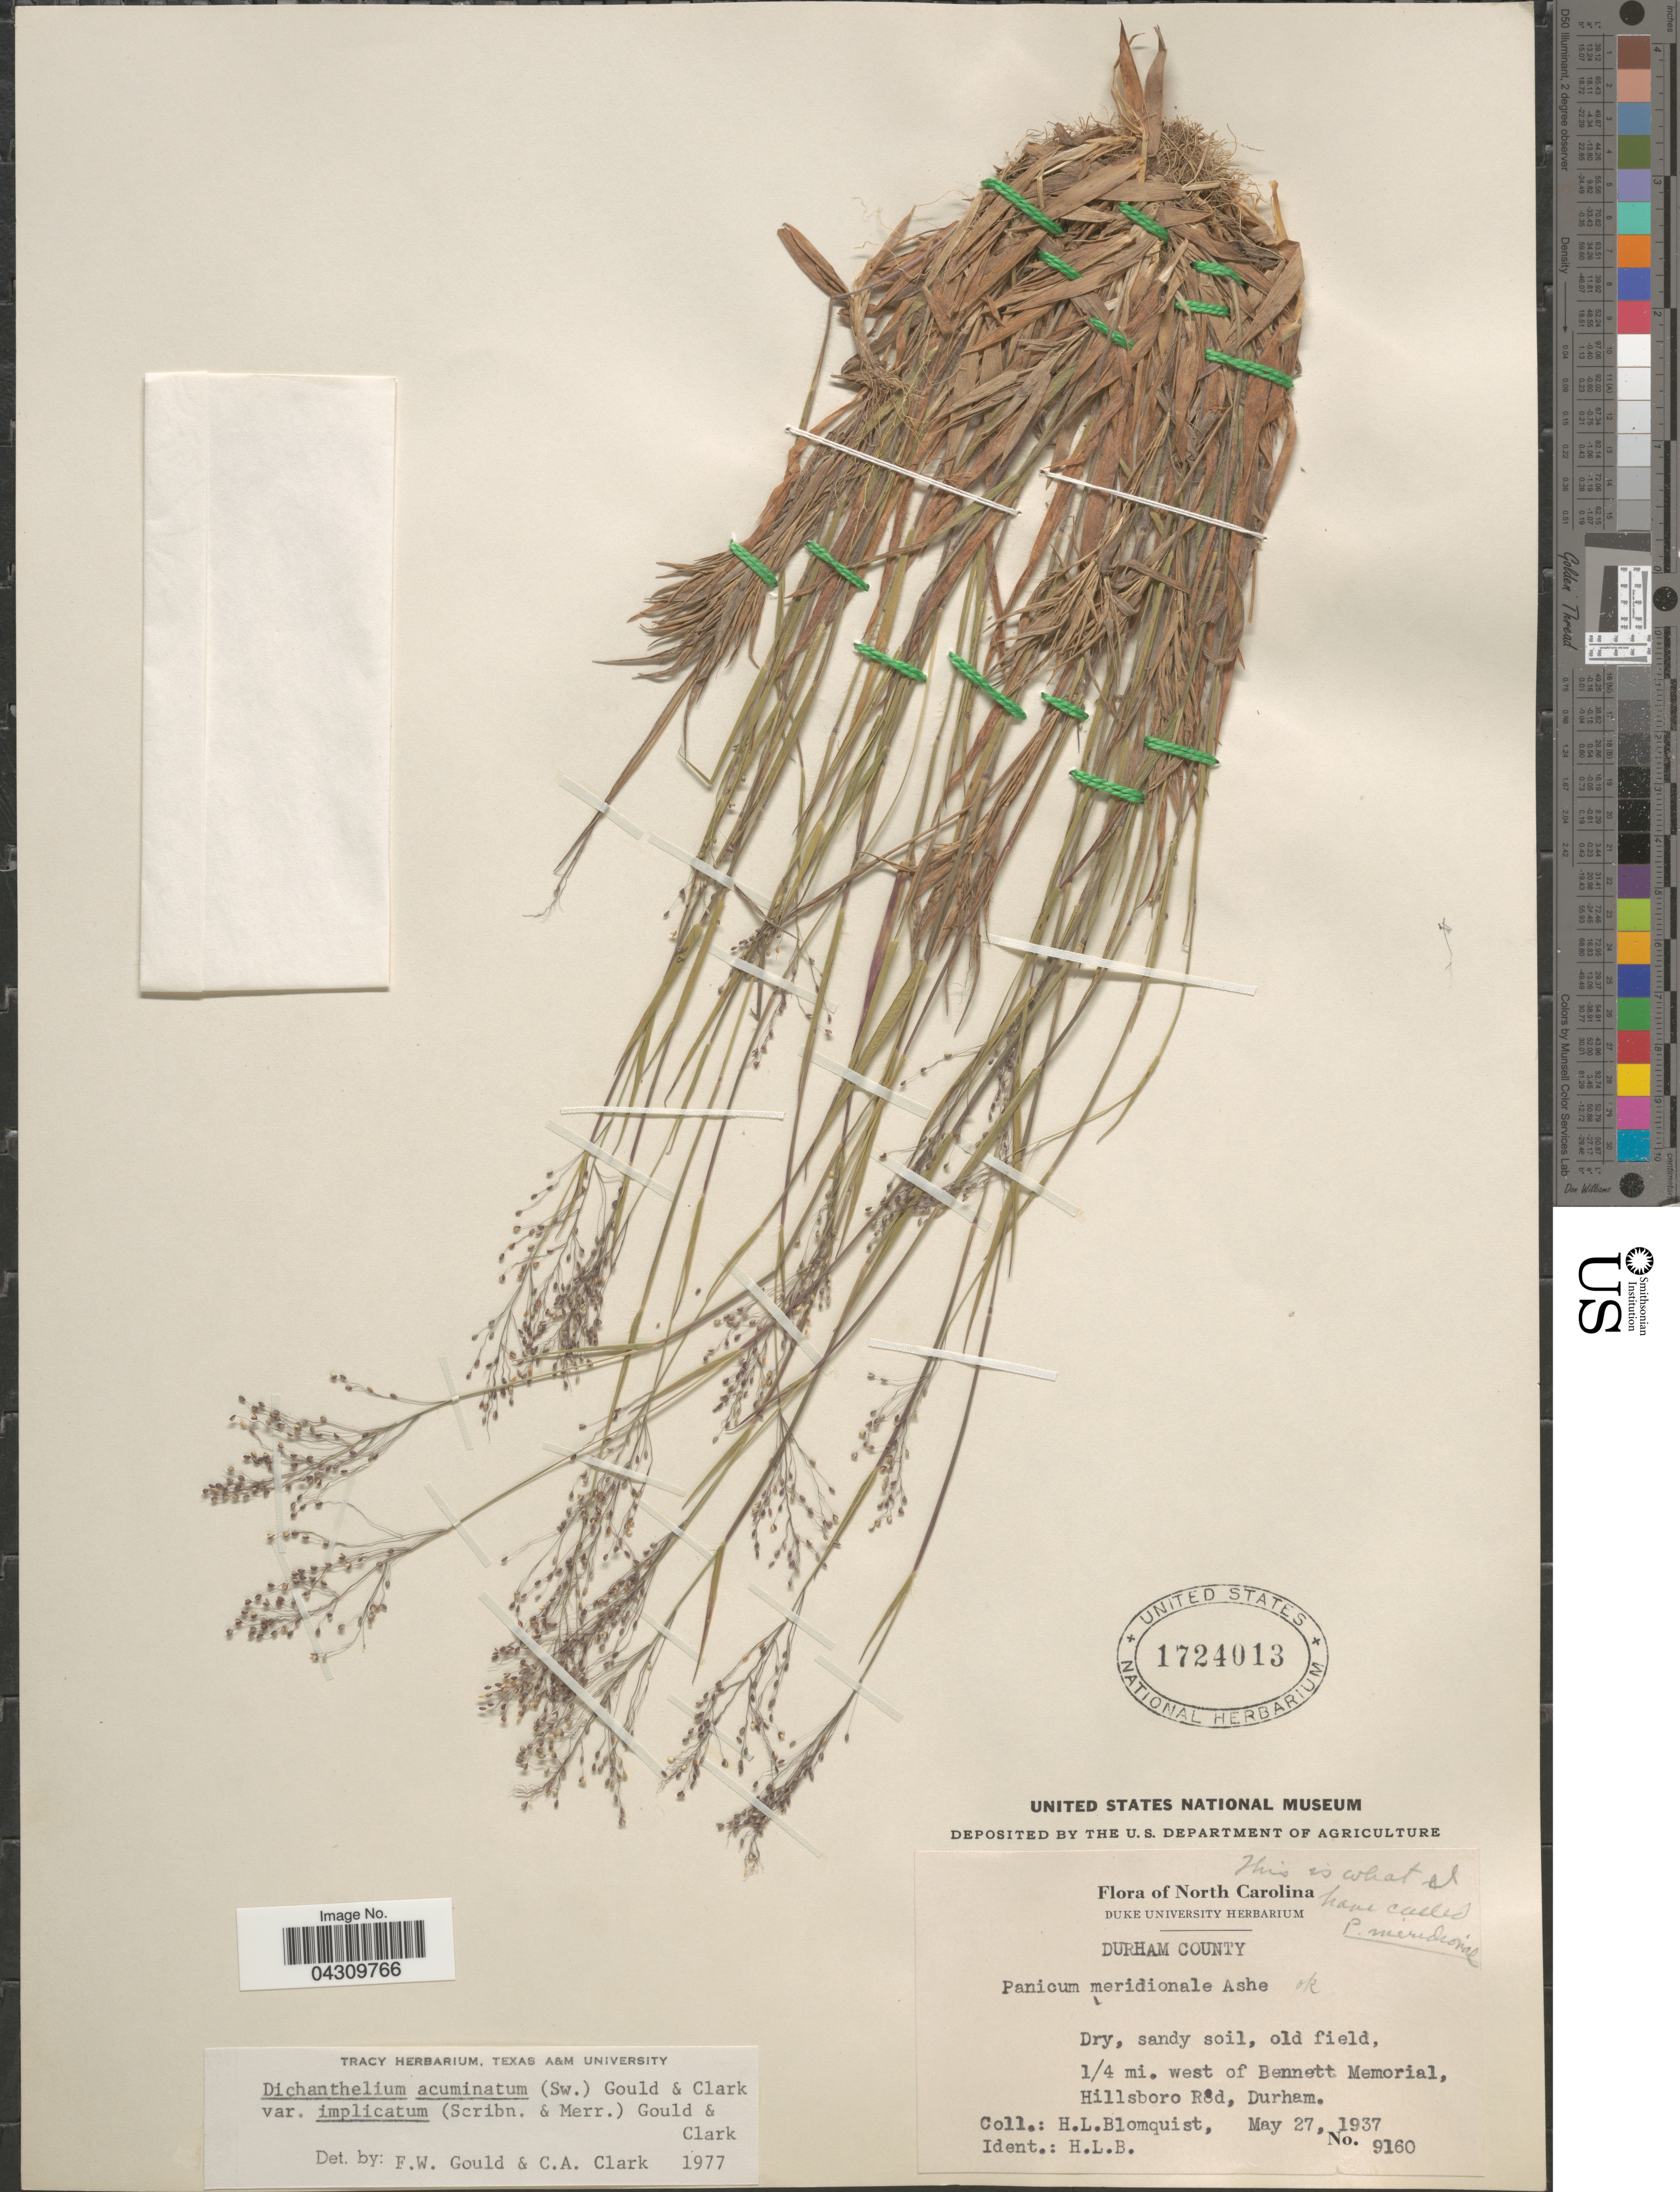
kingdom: Plantae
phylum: Tracheophyta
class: Liliopsida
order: Poales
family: Poaceae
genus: Dichanthelium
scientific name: Dichanthelium acuminatum var. acuminatum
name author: (Sw.) Gould & C.A. Clark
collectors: H. Blomquist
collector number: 9160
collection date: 1937-05-27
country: United States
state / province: North Carolina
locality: Durham County. Dry, sandy soil, old field, ¼ mi. west of Bennett Memorial, Hillsboro Rd, Durham.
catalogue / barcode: US 1724013